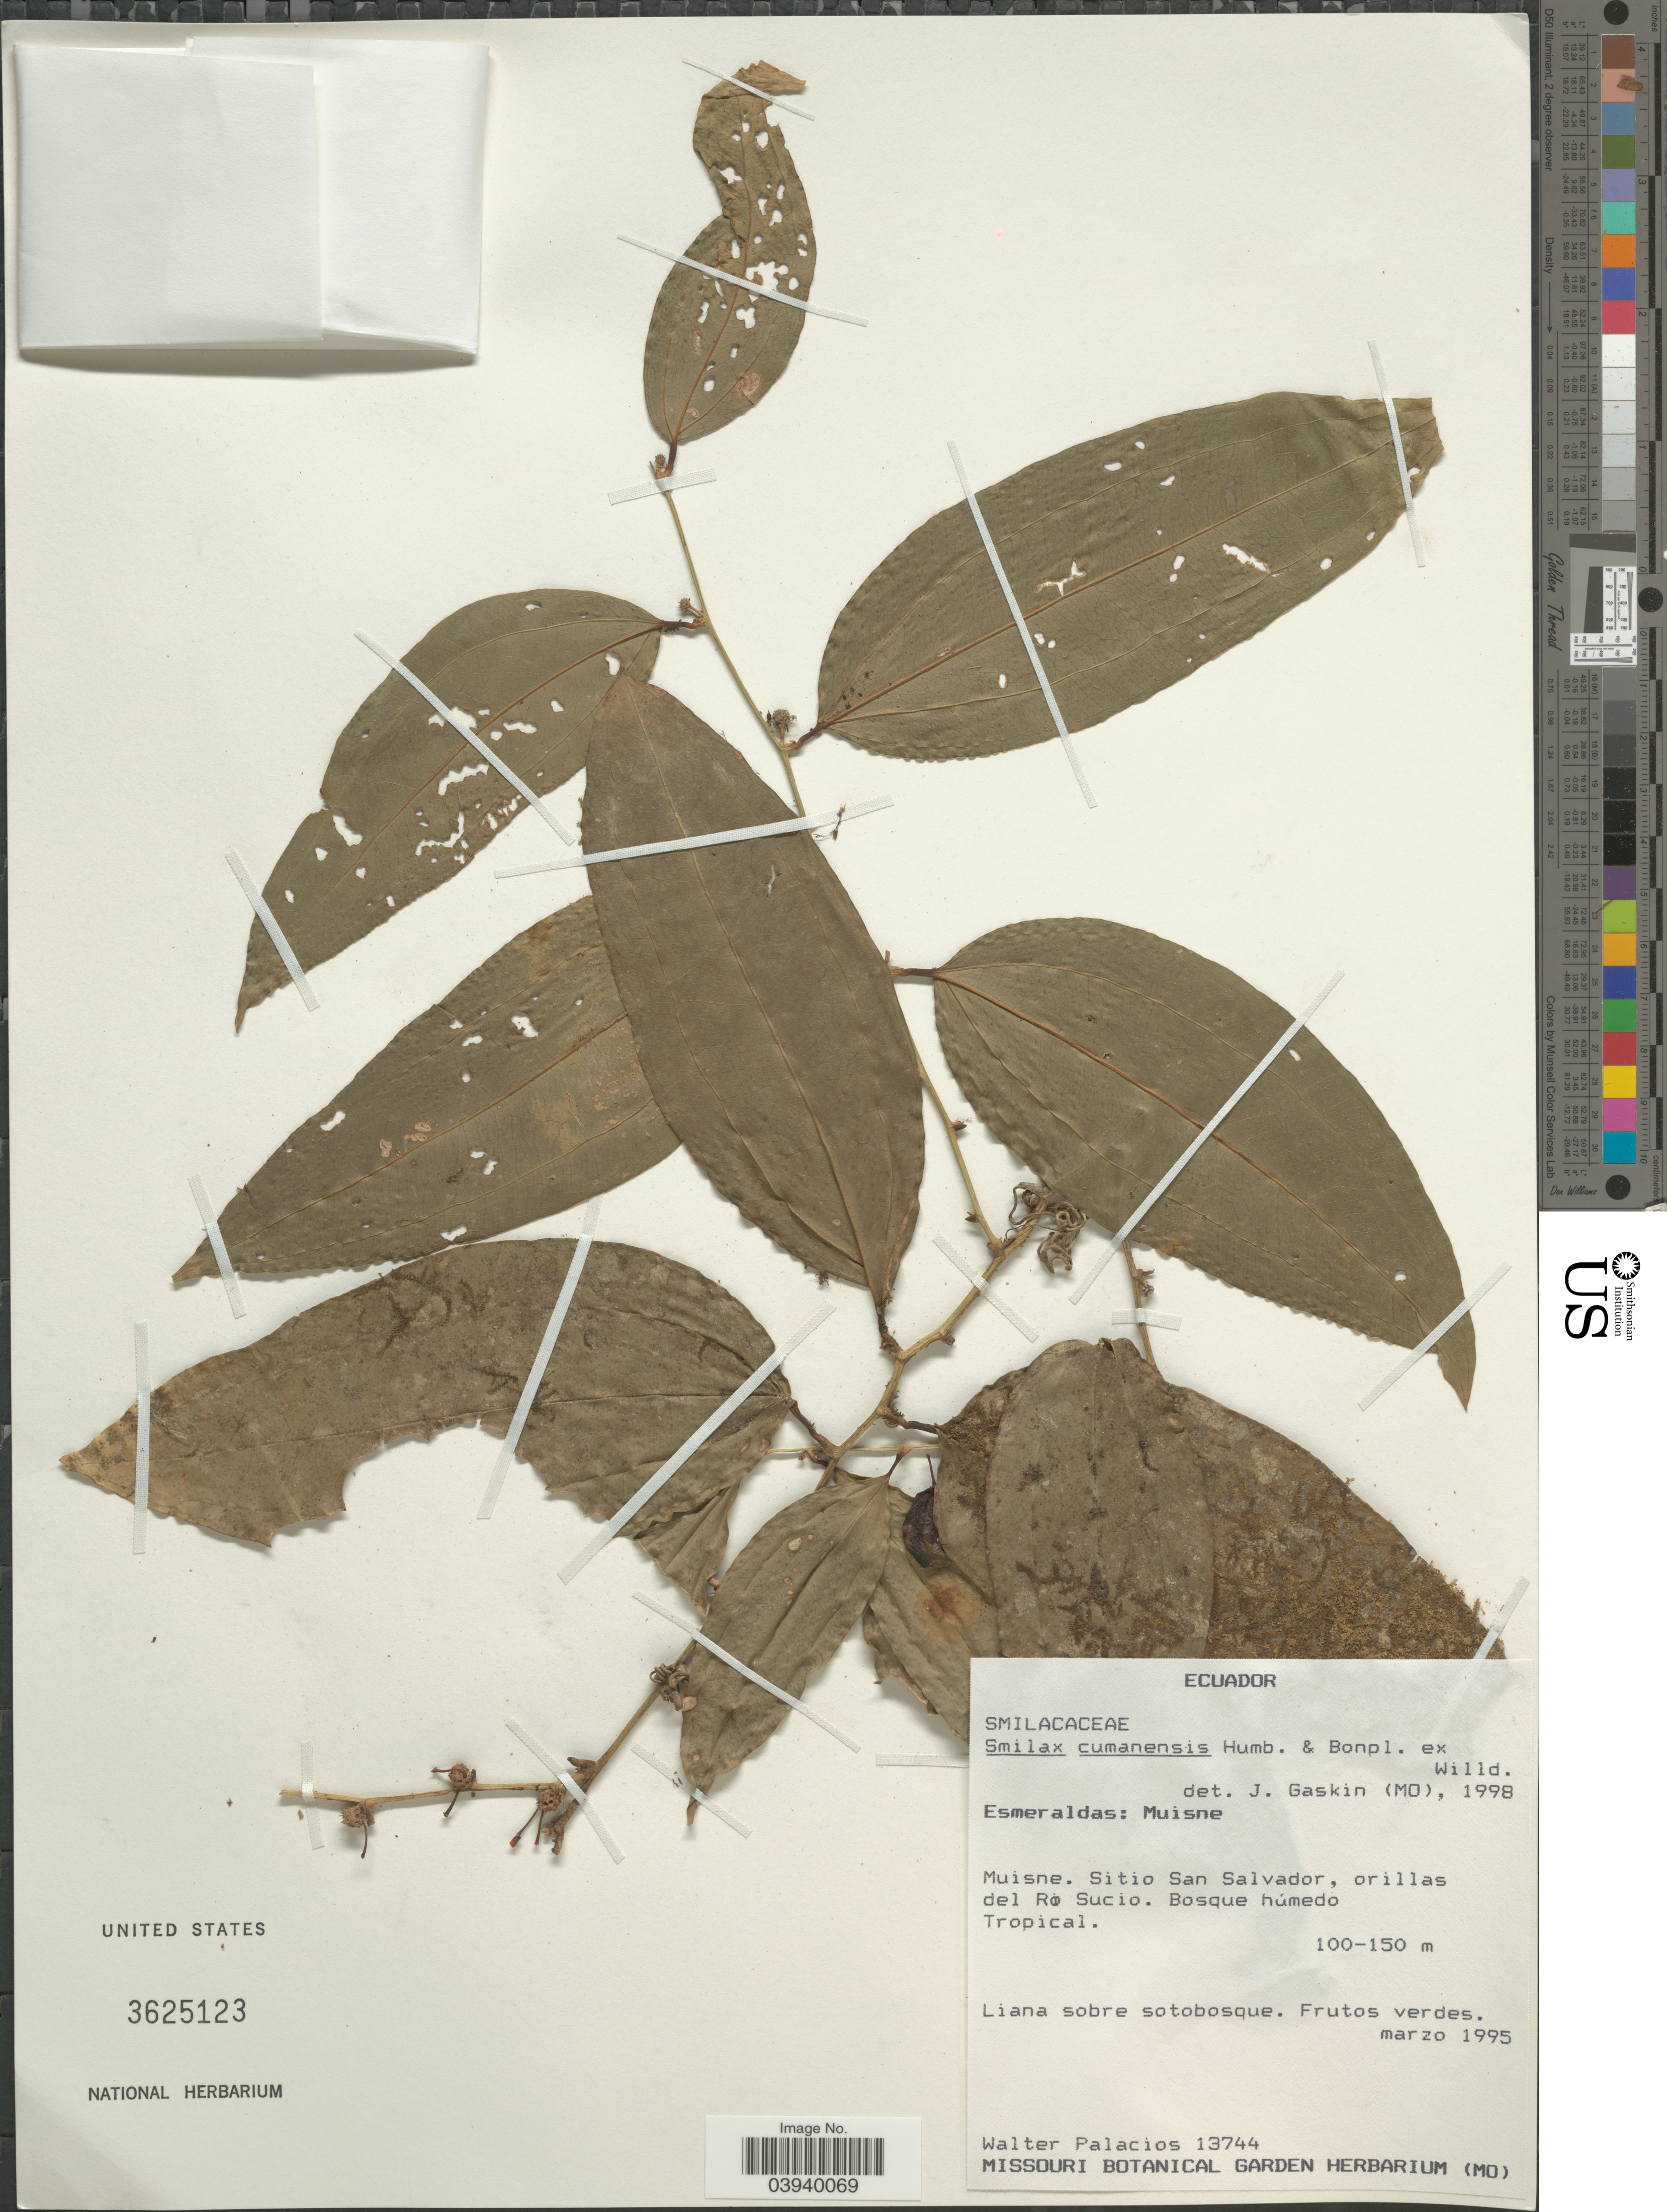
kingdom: Plantae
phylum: Tracheophyta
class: Liliopsida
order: Liliales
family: Smilacaceae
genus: Smilax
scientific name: Smilax cumanensis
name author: Humb. & Bonpl. ex Willd.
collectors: W. Palacios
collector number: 13744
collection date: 1995-03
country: Ecuador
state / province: Esmeraldas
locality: Muisne. Sitio San Salvador, orillas del Ro Sucio.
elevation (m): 100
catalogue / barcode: US 3625123